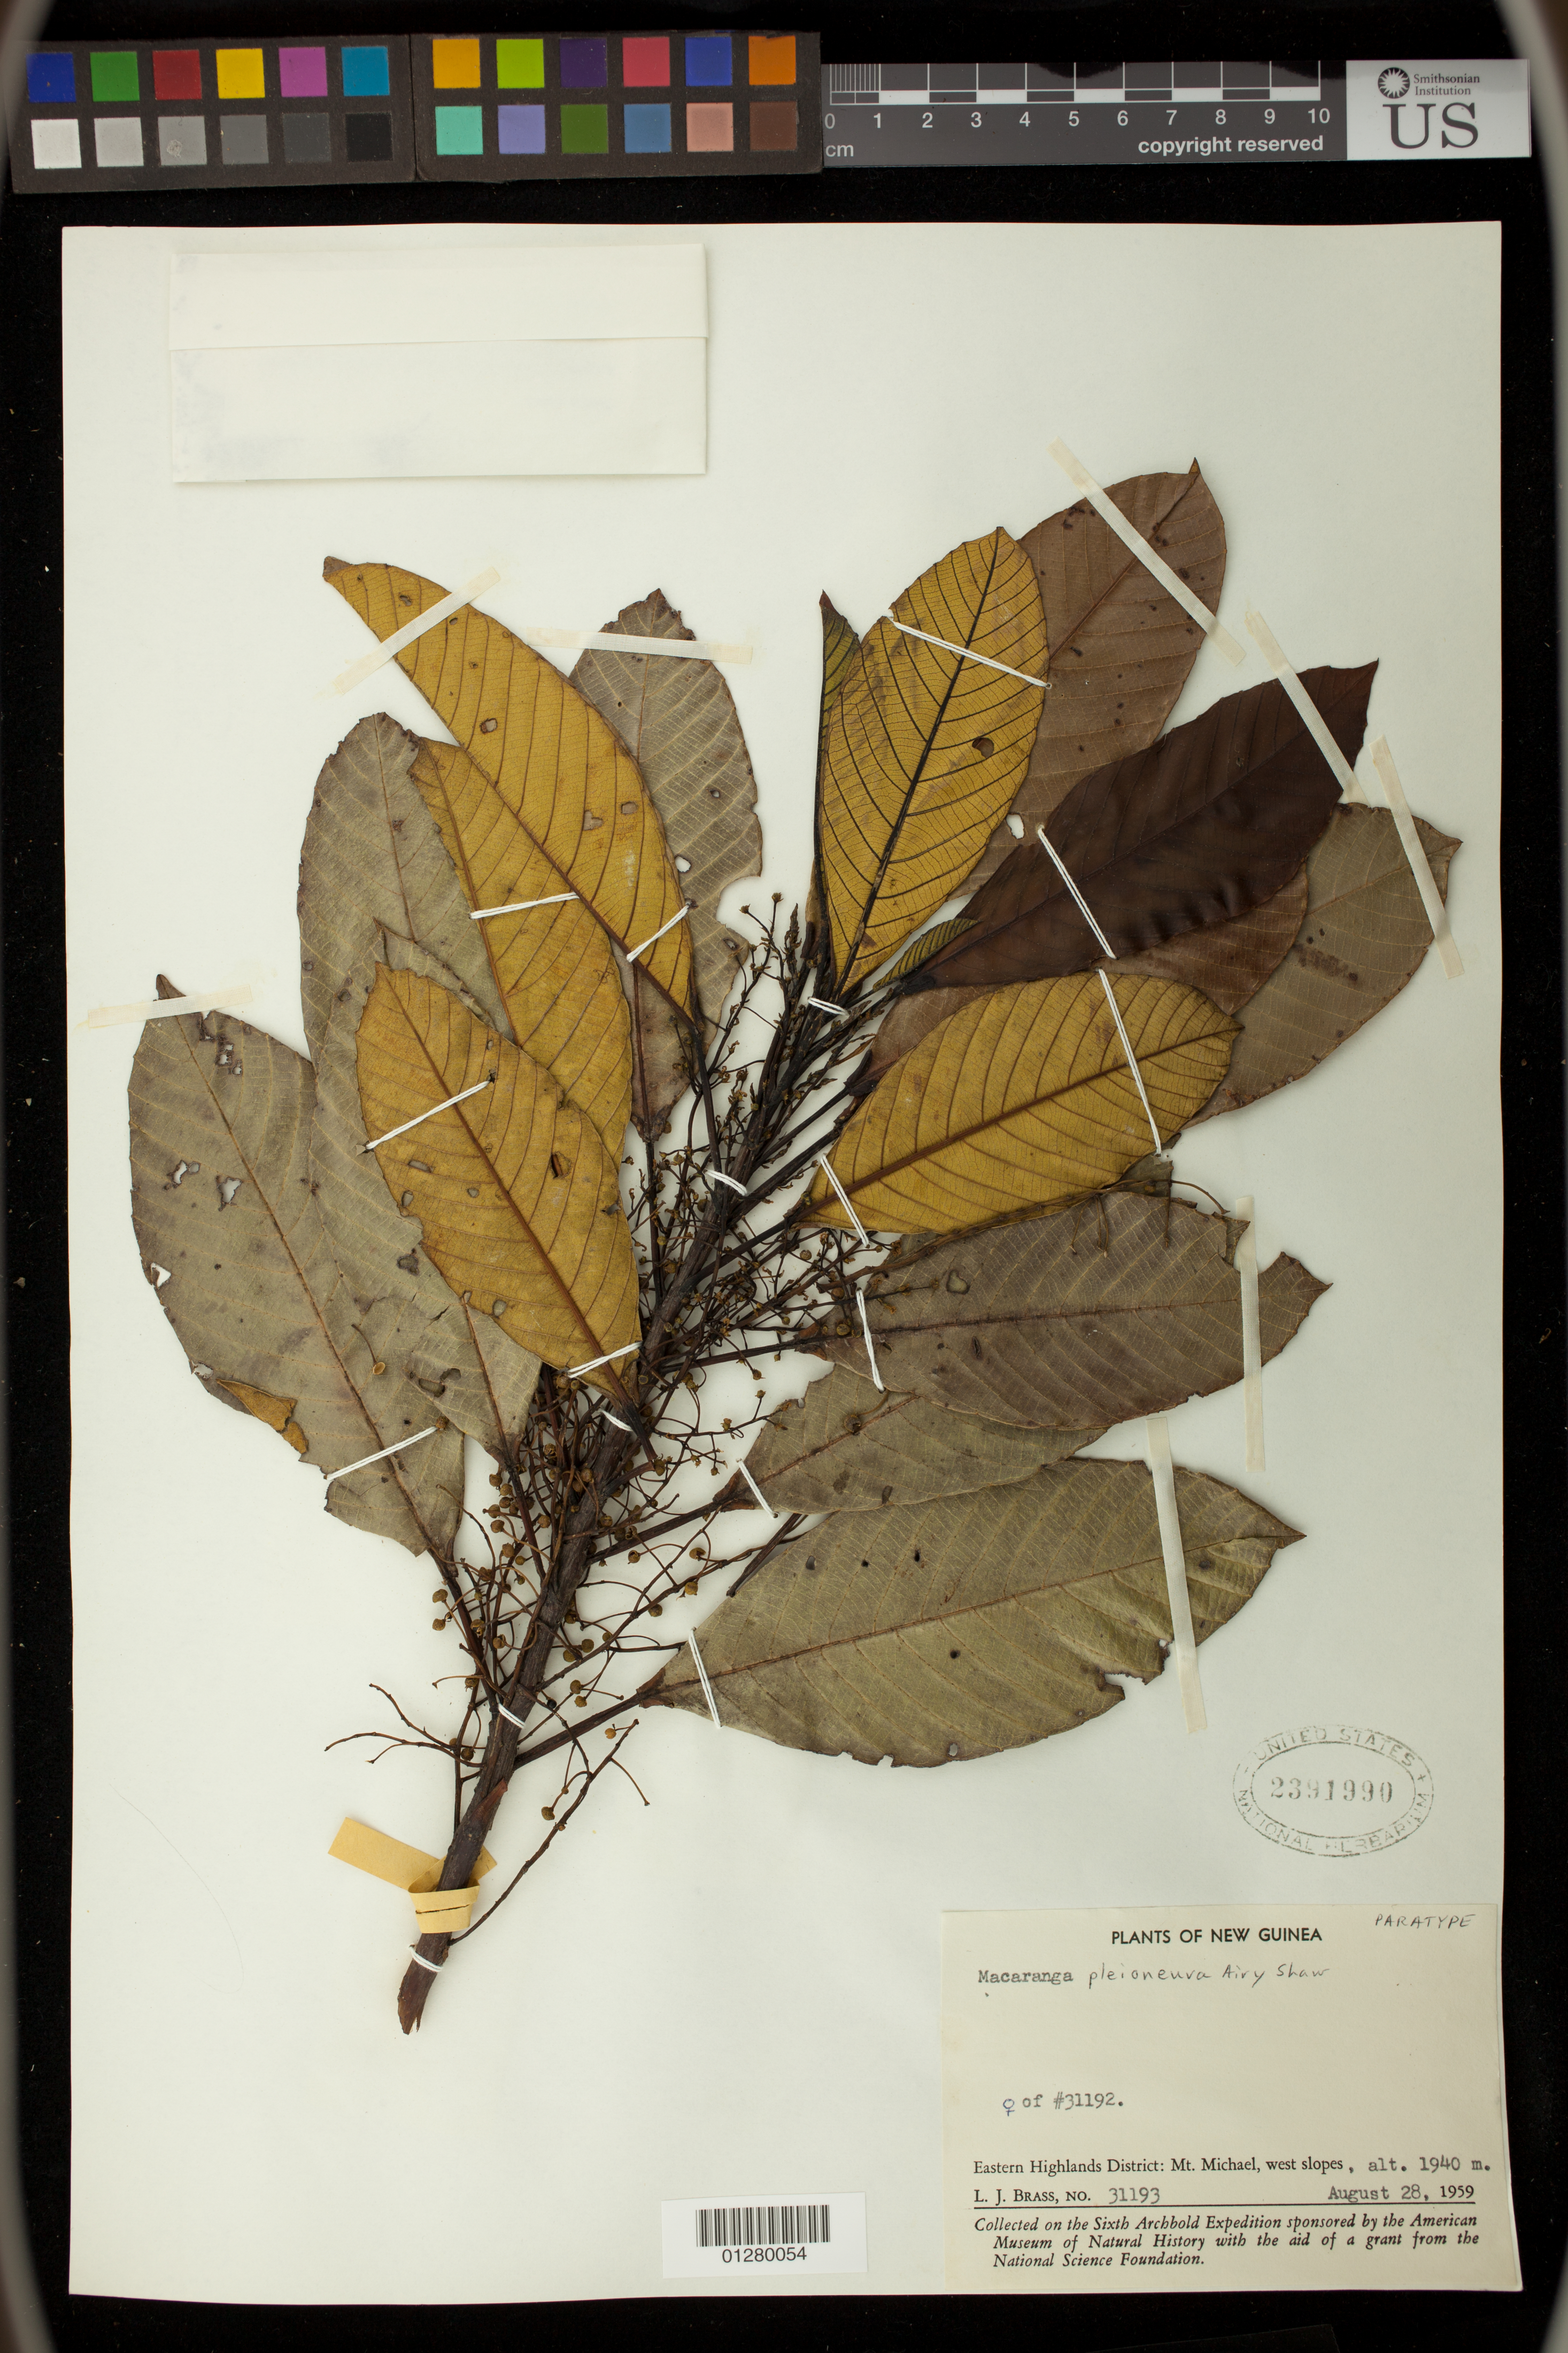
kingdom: Plantae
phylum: Tracheophyta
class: Magnoliopsida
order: Malpighiales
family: Euphorbiaceae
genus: Macaranga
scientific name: Macaranga pleioneura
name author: Airy Shaw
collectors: L. J. Brass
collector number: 31193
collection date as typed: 28 Aug 1959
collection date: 1959-08-28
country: Papua New Guinea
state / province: Eastern Highlands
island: New Guinea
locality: Mt. michael, west slopes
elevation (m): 1940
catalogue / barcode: US 2391990